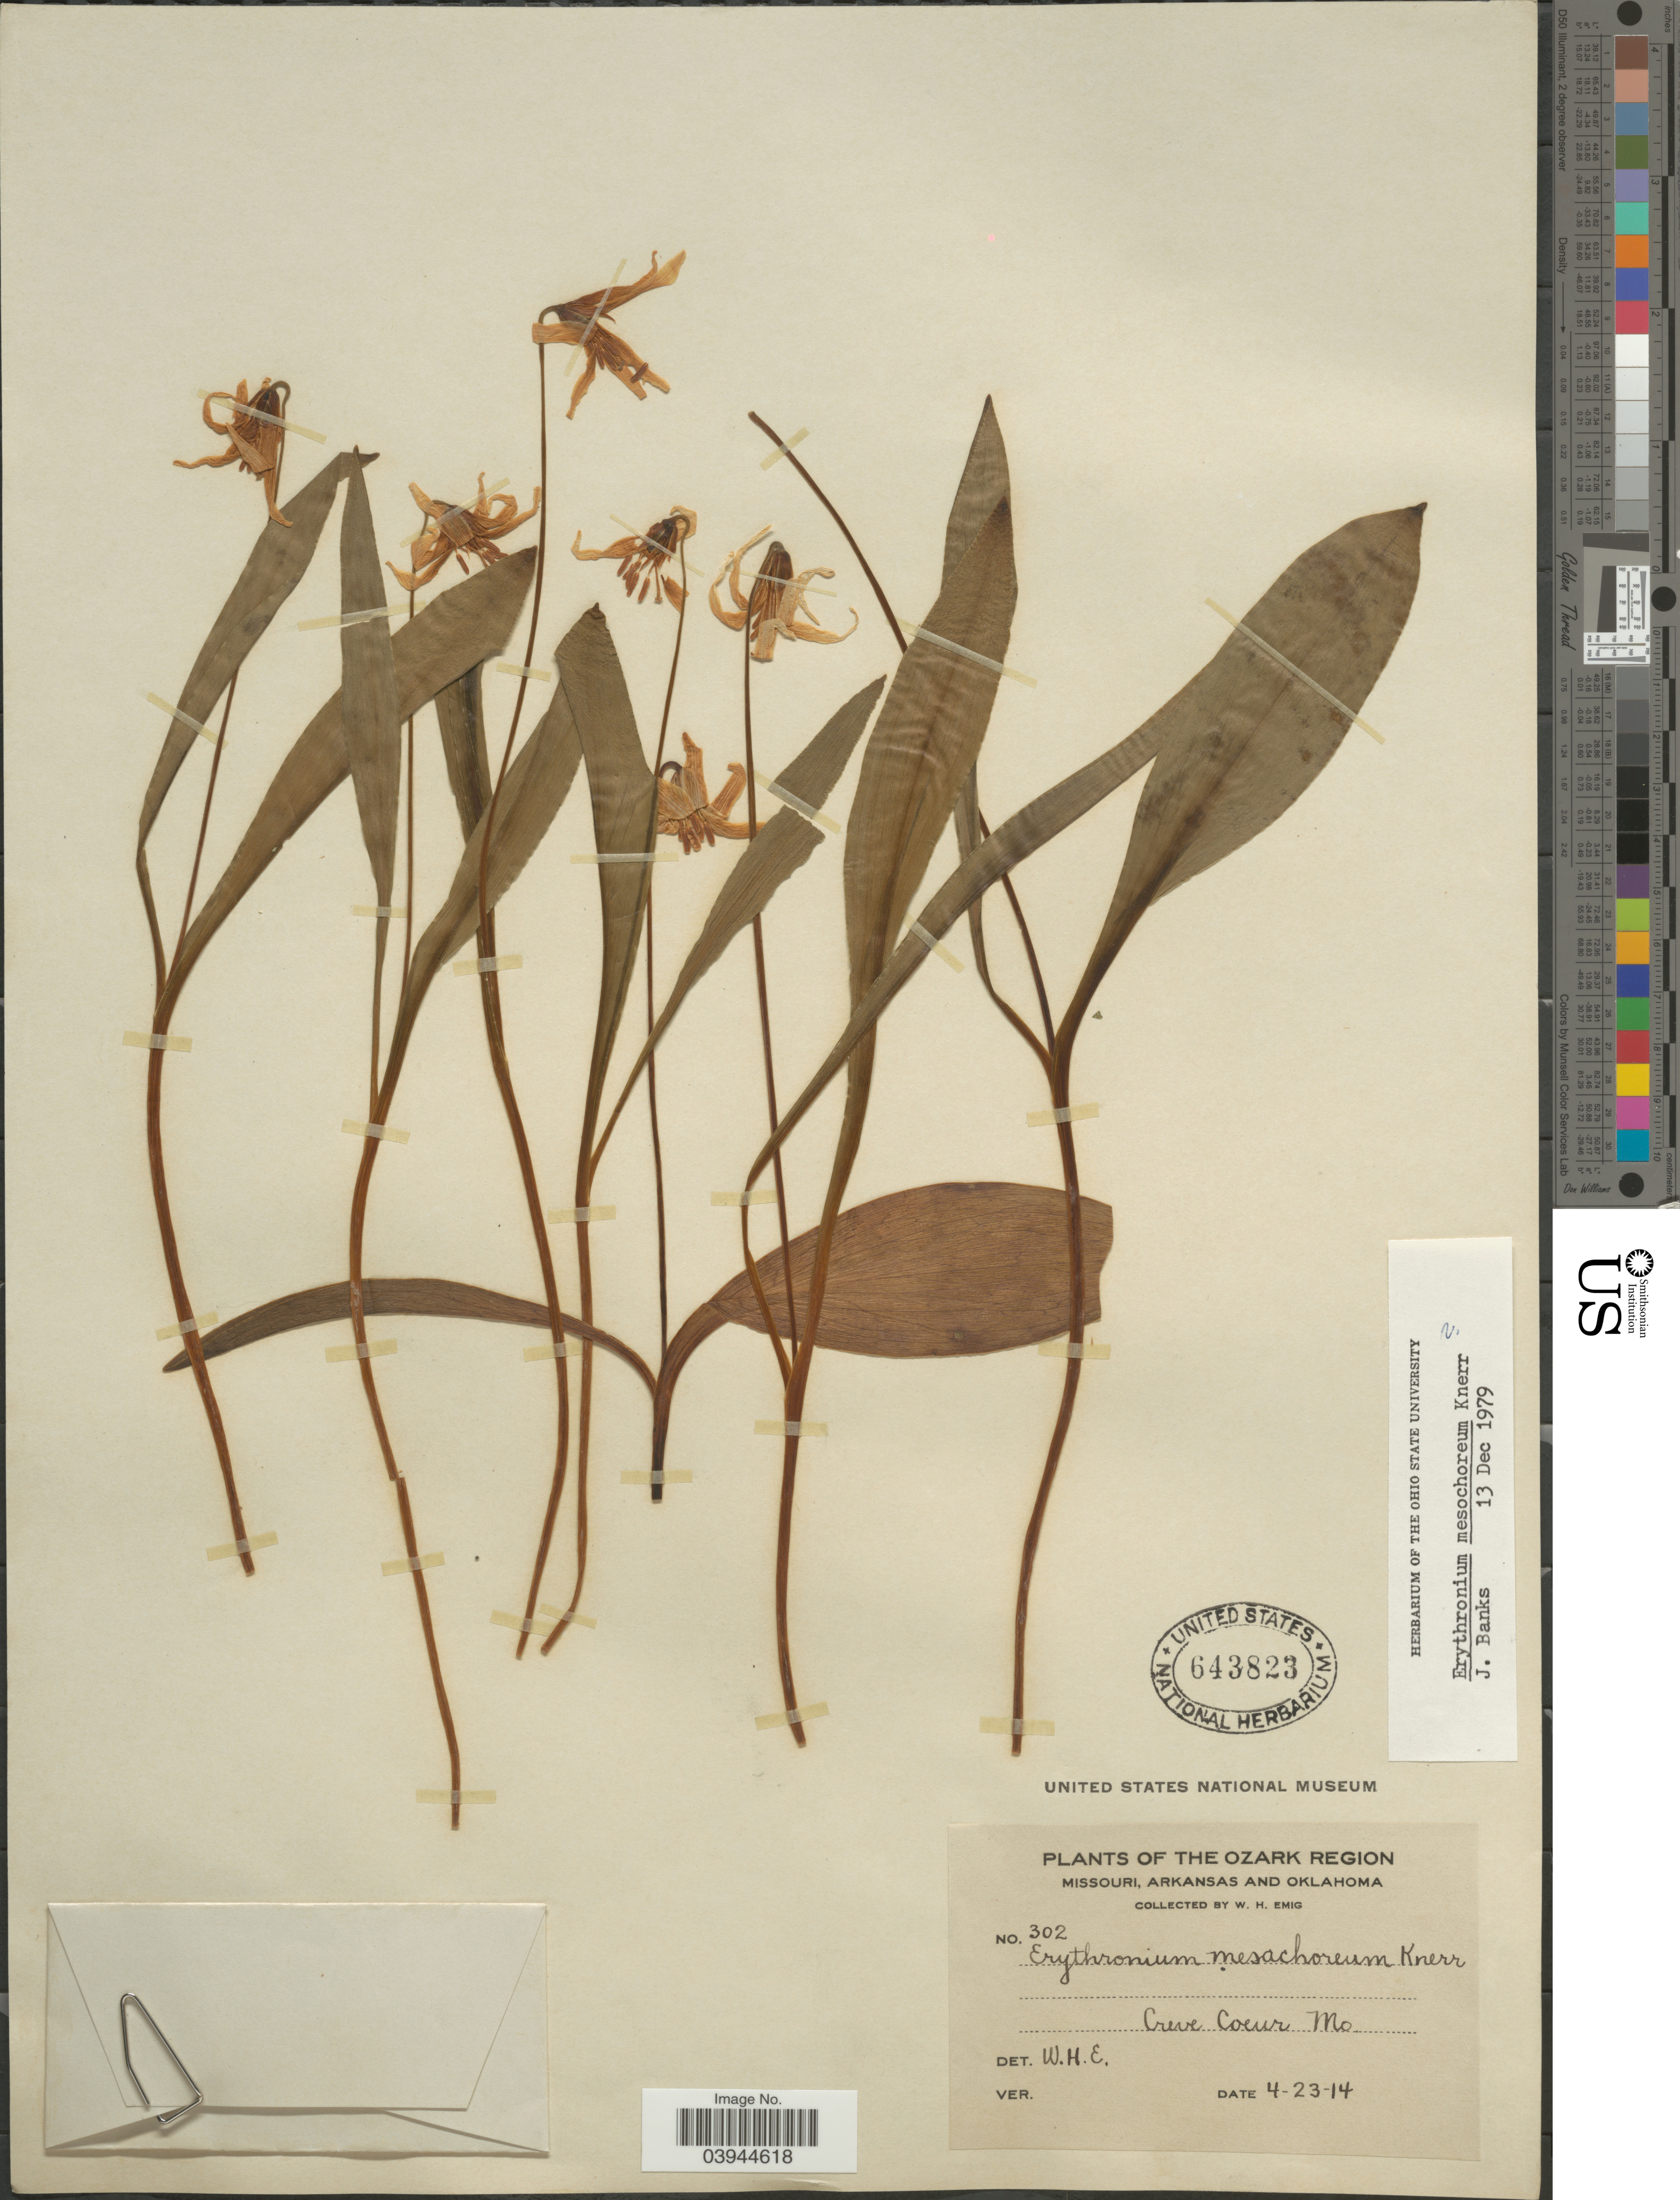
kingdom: Plantae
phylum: Tracheophyta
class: Liliopsida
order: Liliales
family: Liliaceae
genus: Erythronium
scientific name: Erythronium mesochoreum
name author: Knerr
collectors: W. H. Emig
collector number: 302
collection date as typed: Transcribed d/m/y: 23/4/14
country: United States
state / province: Missouri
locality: Ozark Region. Creve Coeur.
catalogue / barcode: US 643823